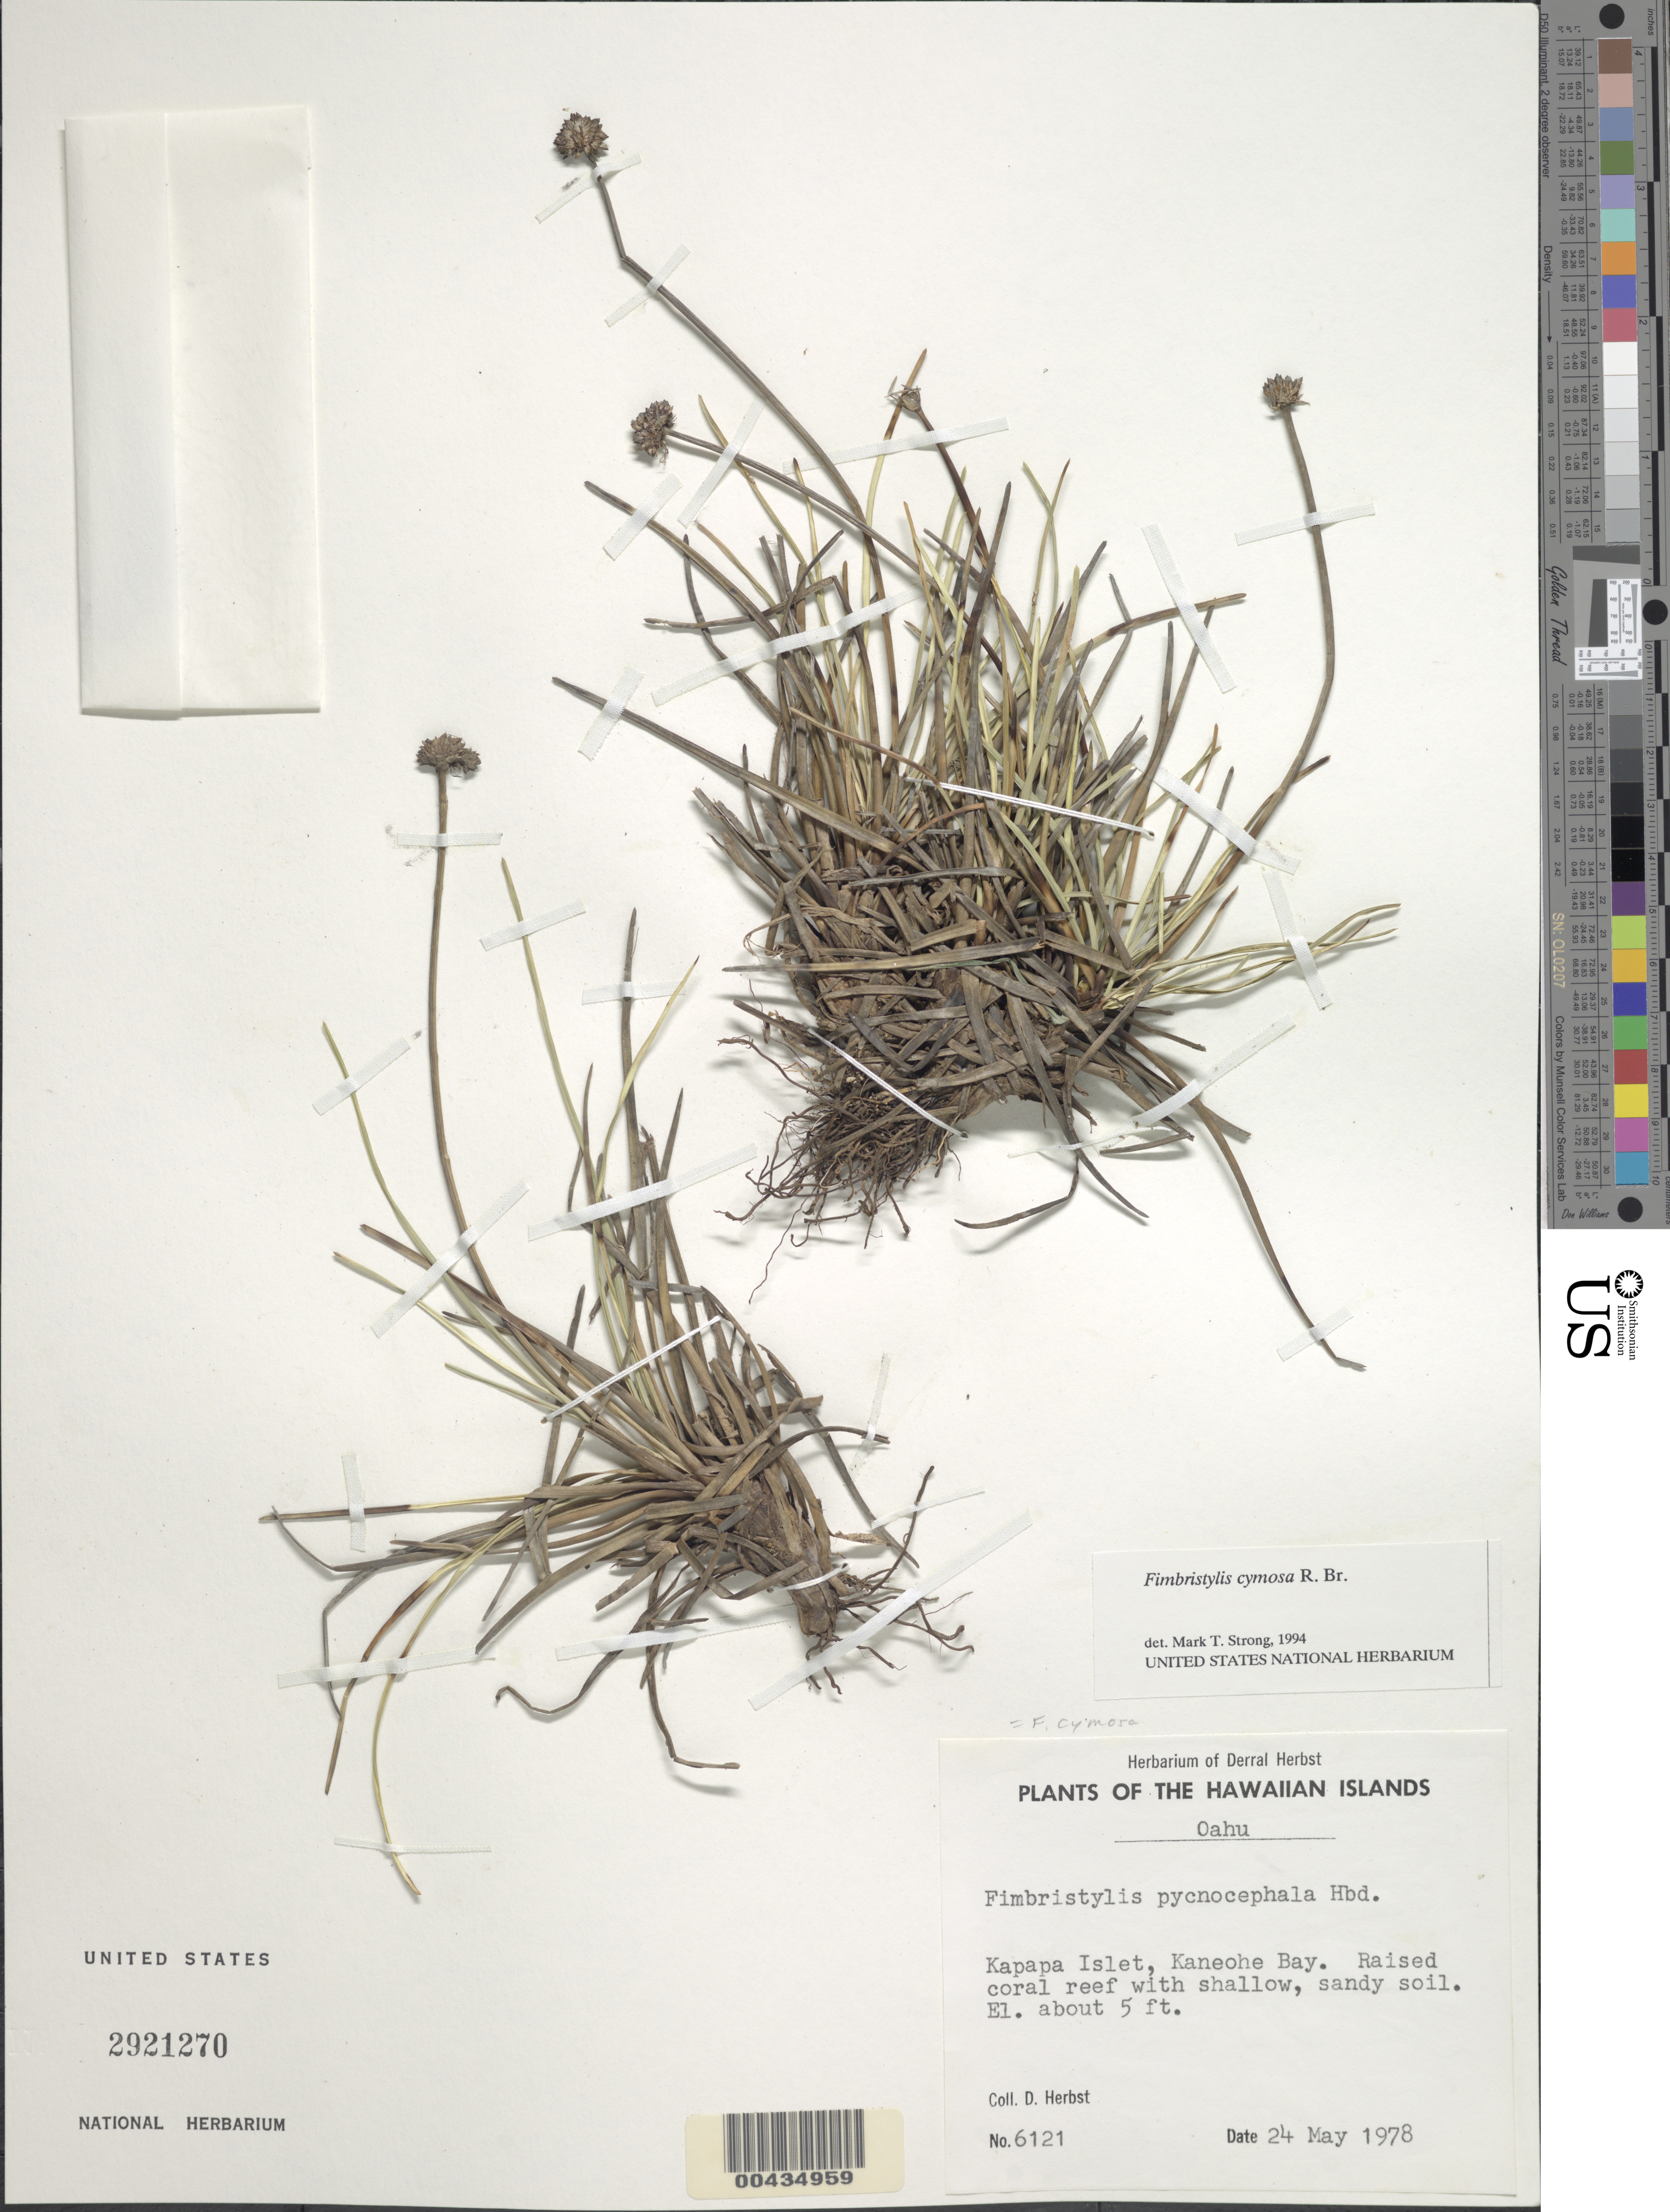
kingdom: Plantae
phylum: Tracheophyta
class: Liliopsida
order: Poales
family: Cyperaceae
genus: Fimbristylis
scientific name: Fimbristylis cymosa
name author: R. Br.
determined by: Strong, M. T., (US), Smithsonian Institution - National Museum of Natural History (UNITED STATES)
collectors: D. R. Herbst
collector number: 6121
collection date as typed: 24 May 1978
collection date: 1978-05-24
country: United States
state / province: Hawaii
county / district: Honolulu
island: Oahu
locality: Kaneohe Bay, Kapapa Islet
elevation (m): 2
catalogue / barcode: US 2921270